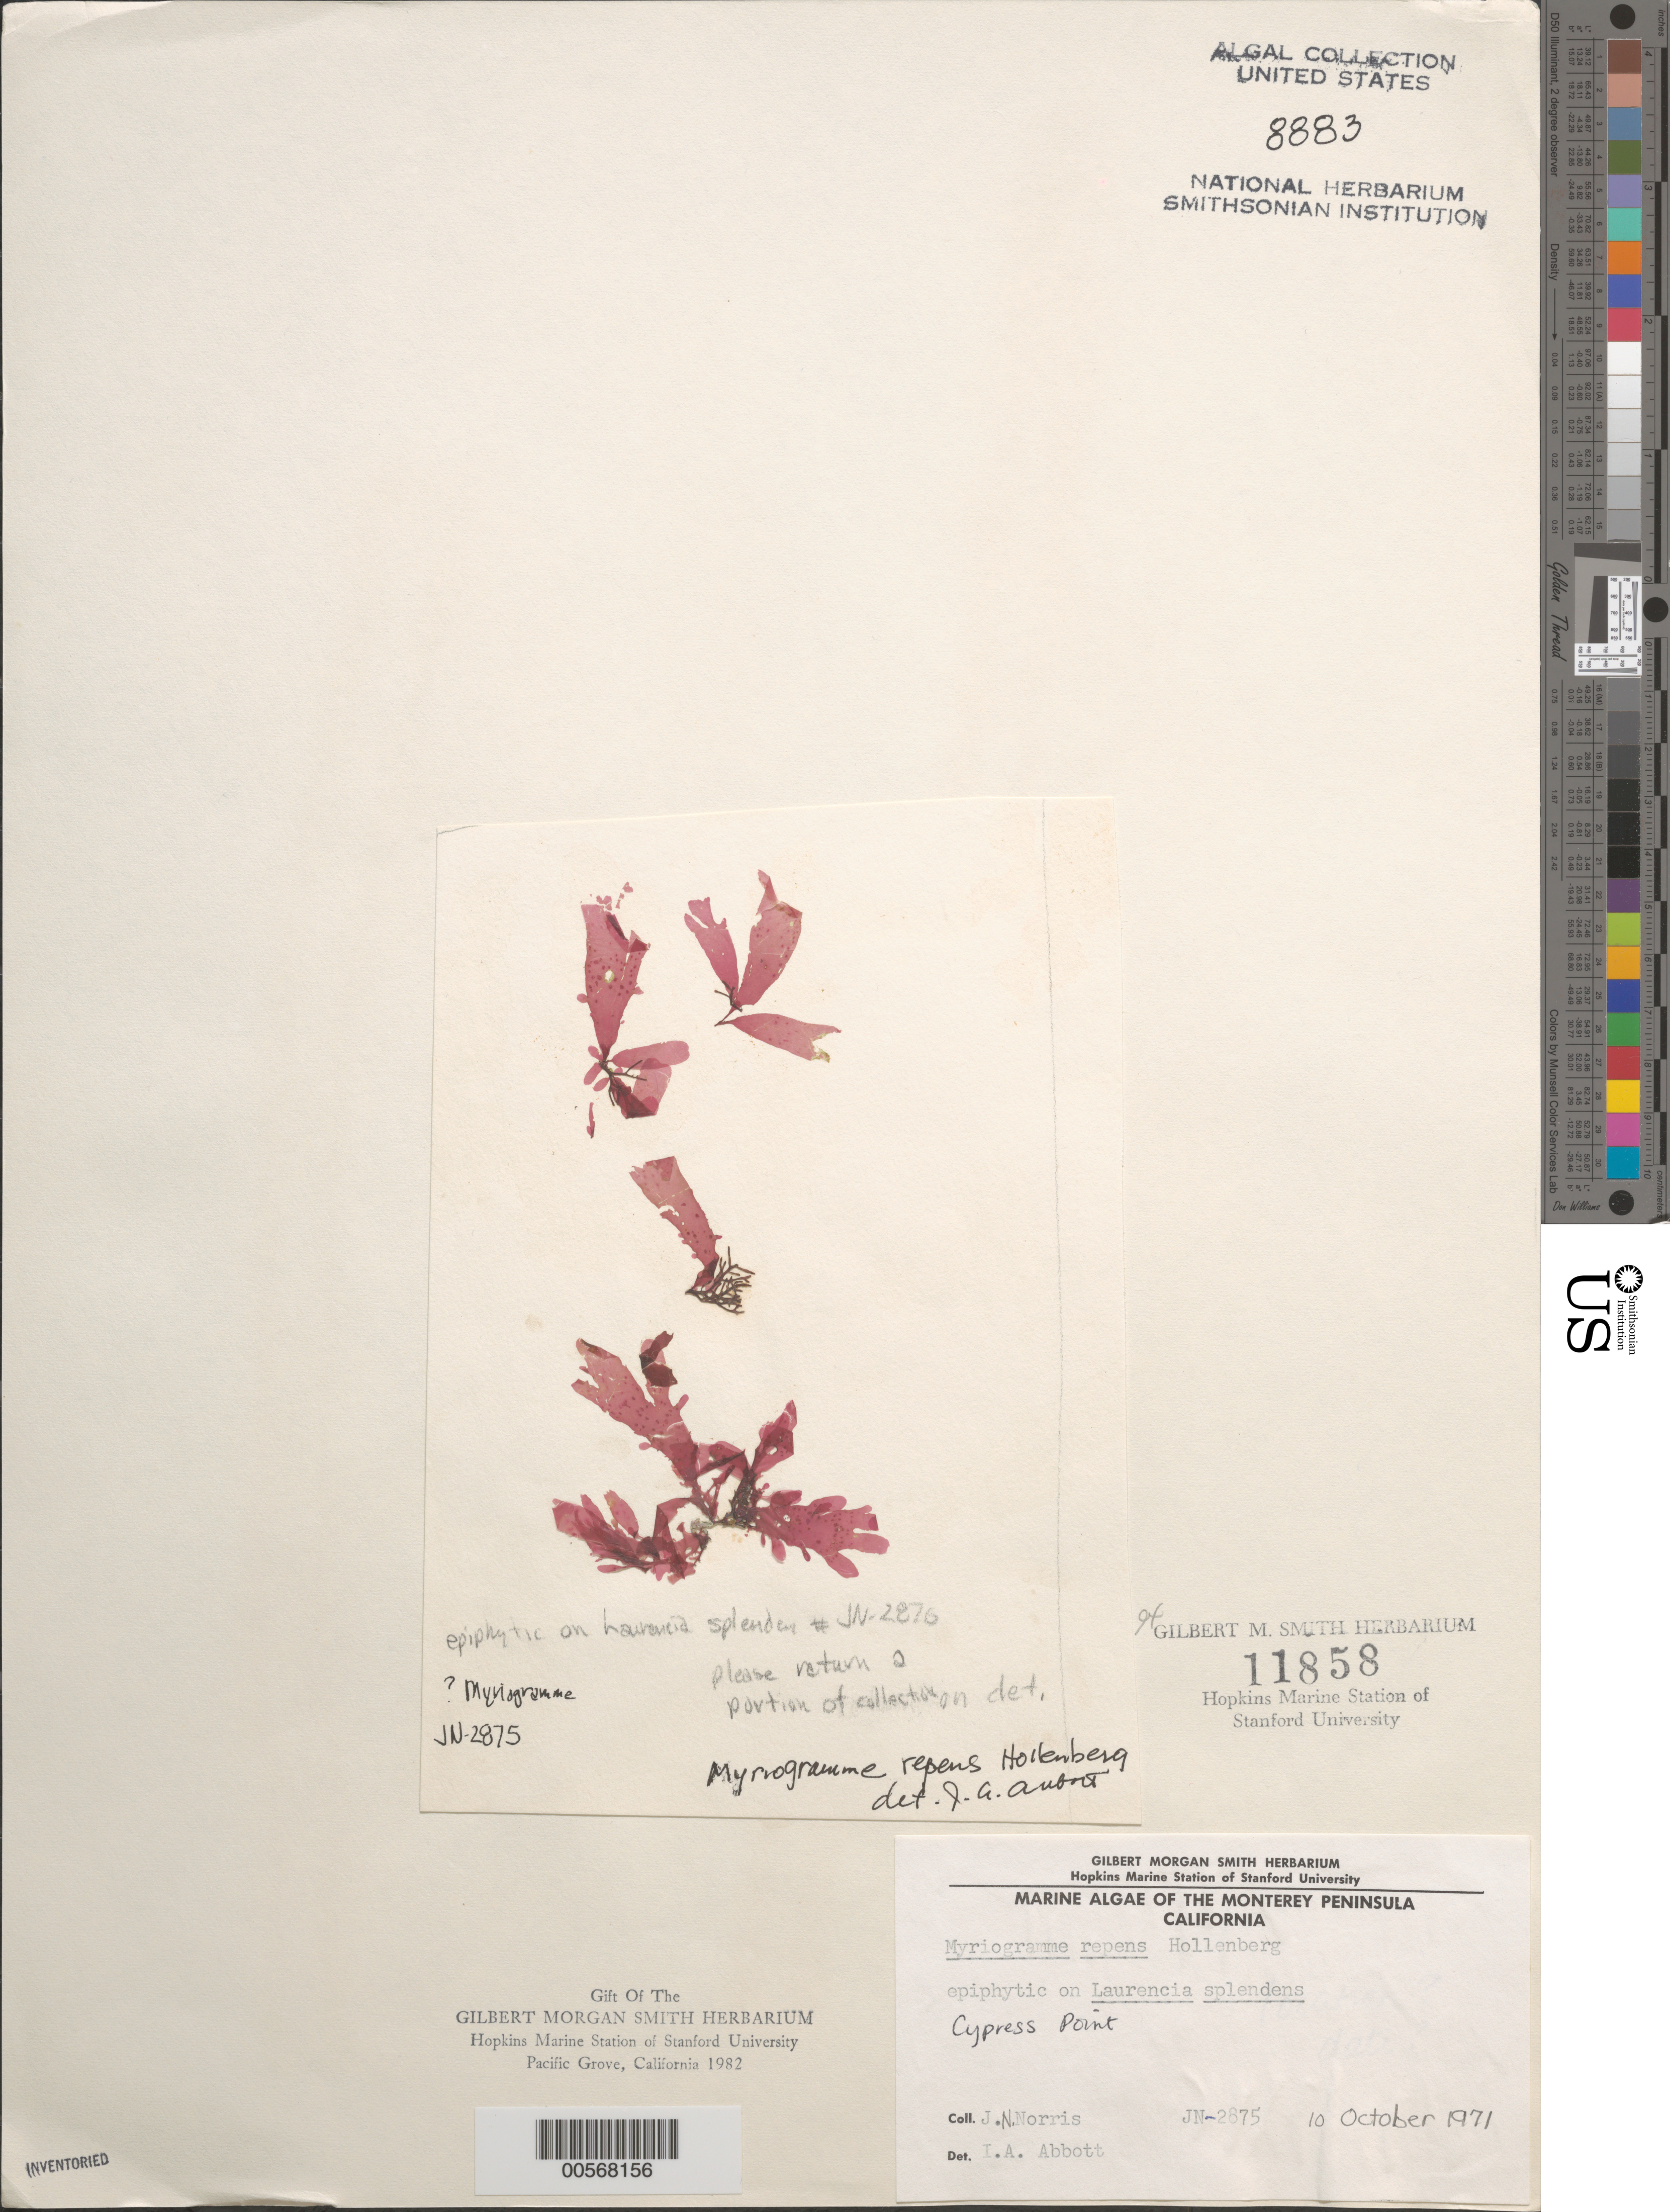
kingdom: Plantae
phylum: Rhodophyta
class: Florideophyceae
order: Ceramiales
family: Delesseriaceae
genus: Myriogramme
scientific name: Myriogramme repens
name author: Hollenb.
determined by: Abbott, Isabella A.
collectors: J. N. Norris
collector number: JN-2875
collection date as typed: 10 Oct 1971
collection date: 1971-10-10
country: United States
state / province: California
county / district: Monterey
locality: Cypress Point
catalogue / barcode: US 8883